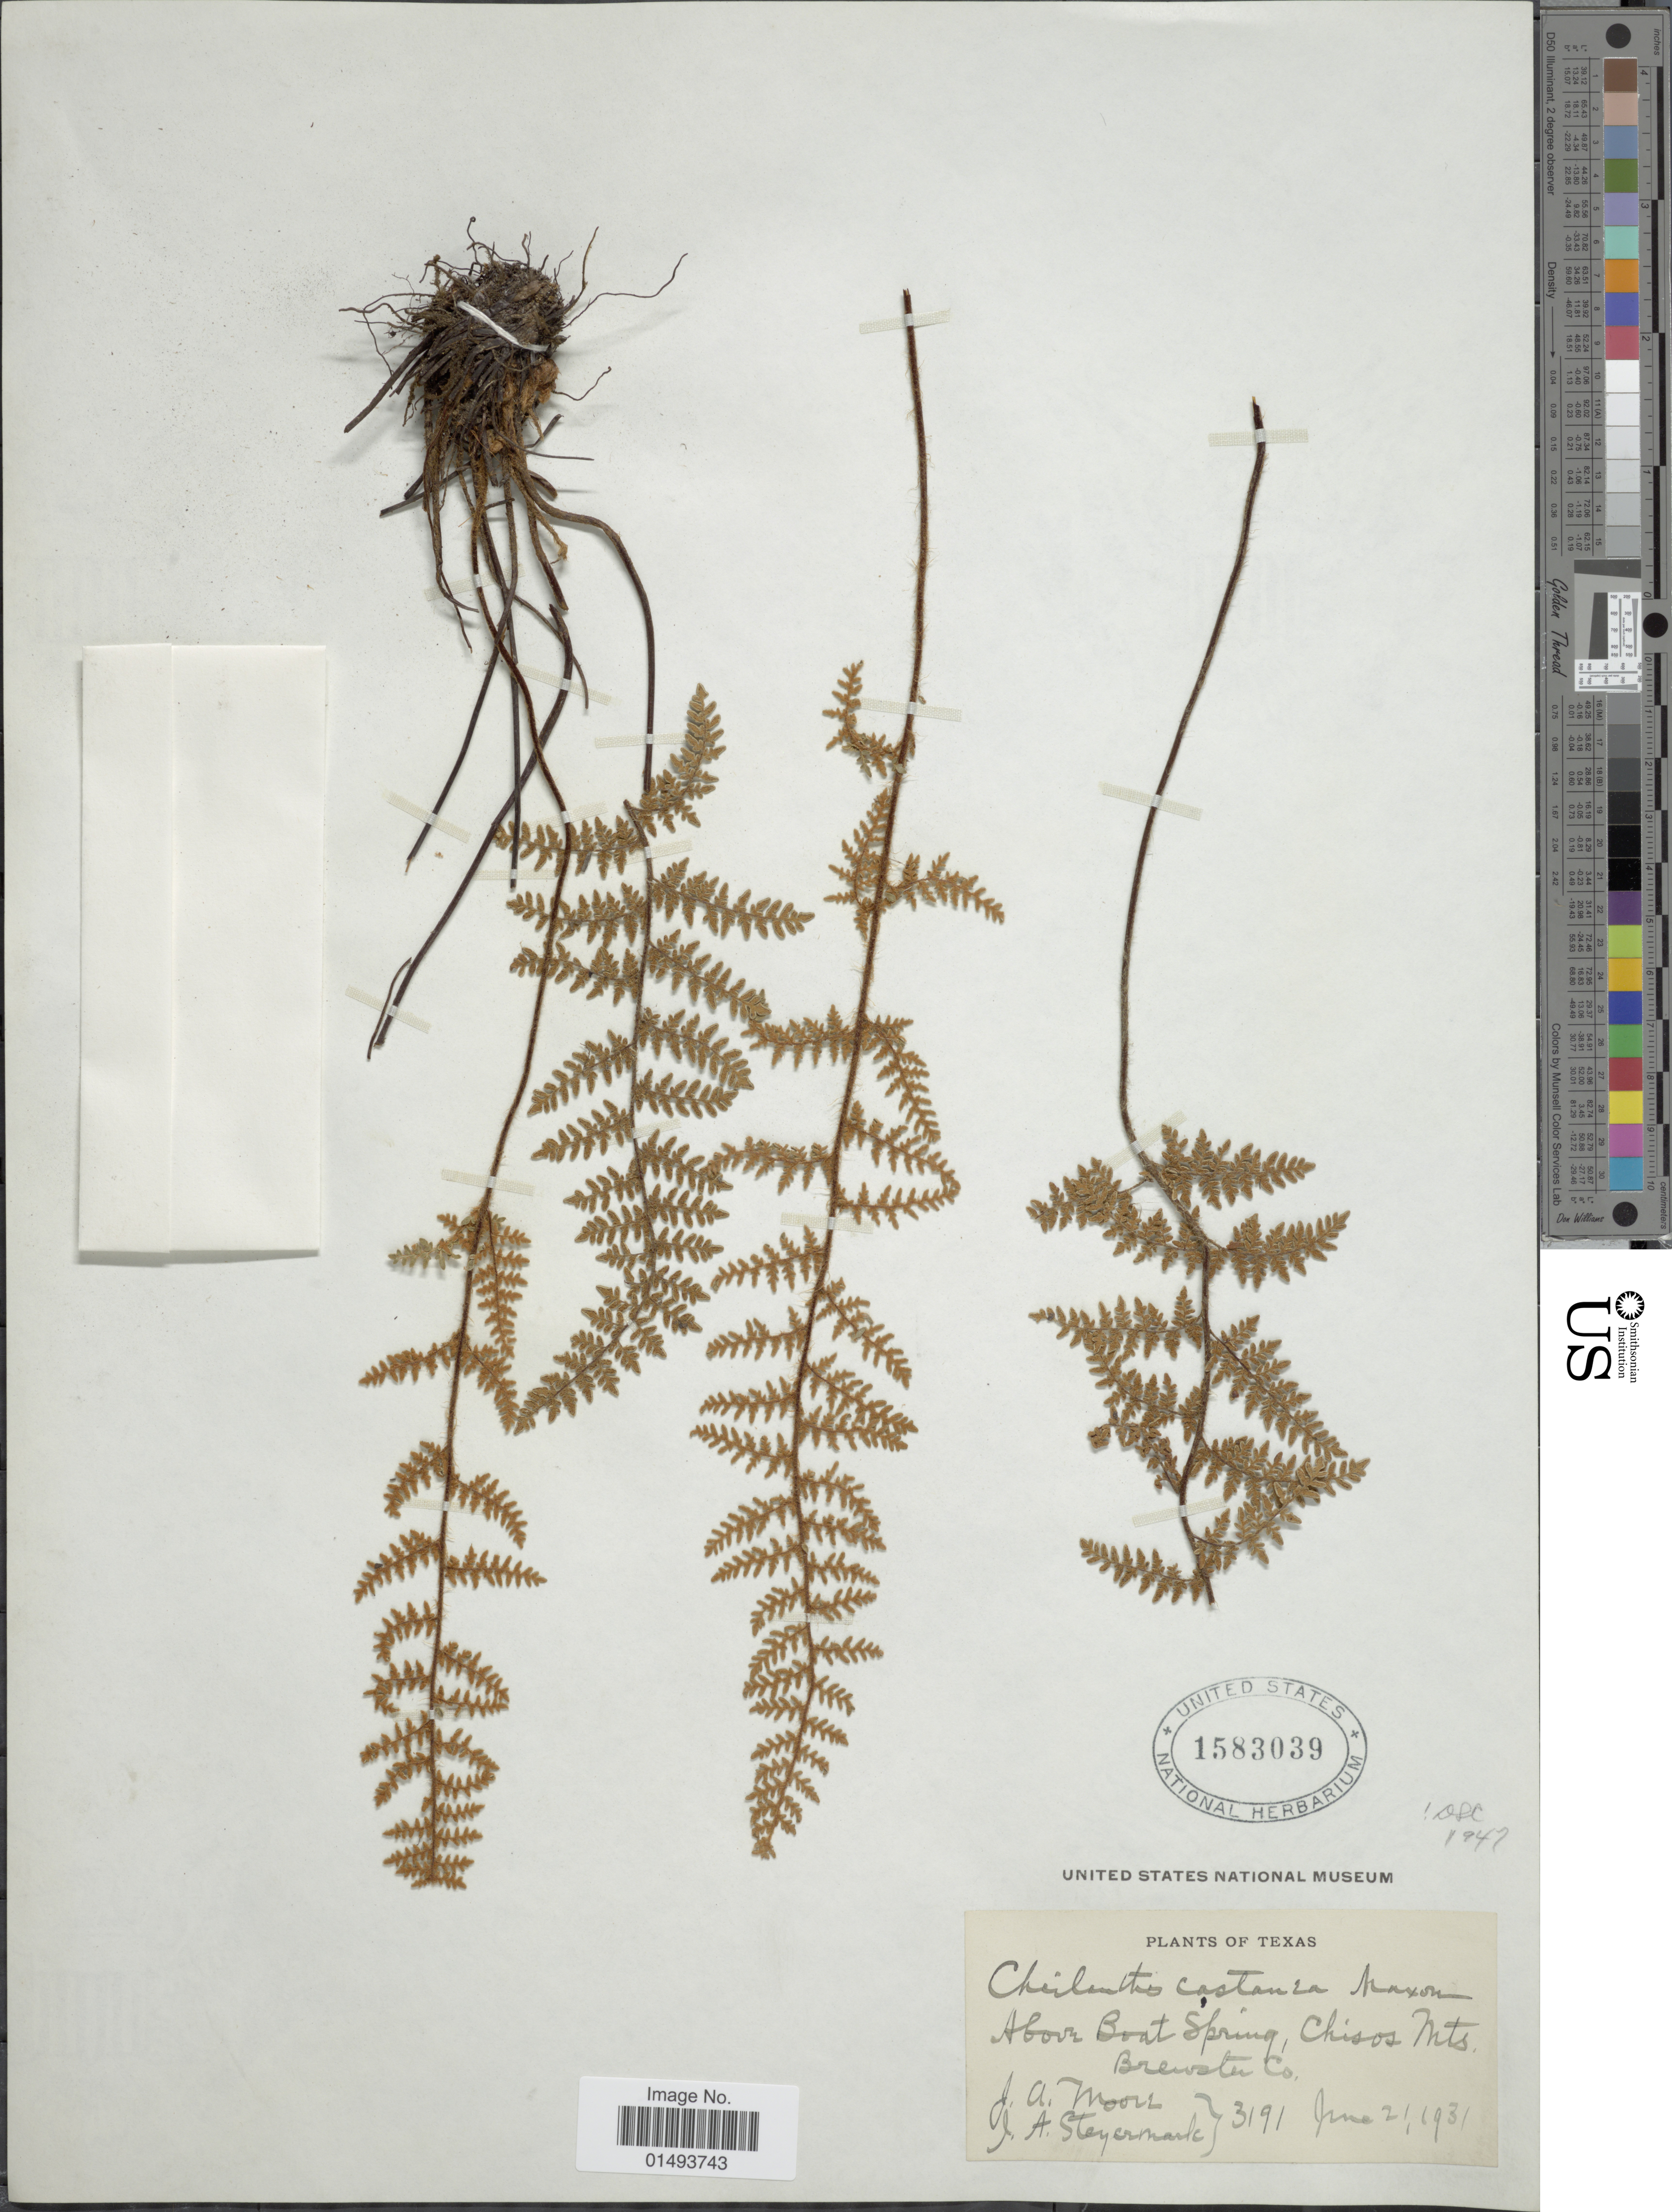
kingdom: Plantae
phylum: Tracheophyta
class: Polypodiopsida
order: Polypodiales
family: Pteridaceae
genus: Myriopteris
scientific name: Myriopteris rufa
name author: Fée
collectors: J. A. Moore & J. Steyermark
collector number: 3191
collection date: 1931-06-21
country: United States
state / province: Texas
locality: Plants of Texas, Above Boat Spring, Chisos Mts. Brewster Co.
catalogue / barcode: US 1583039